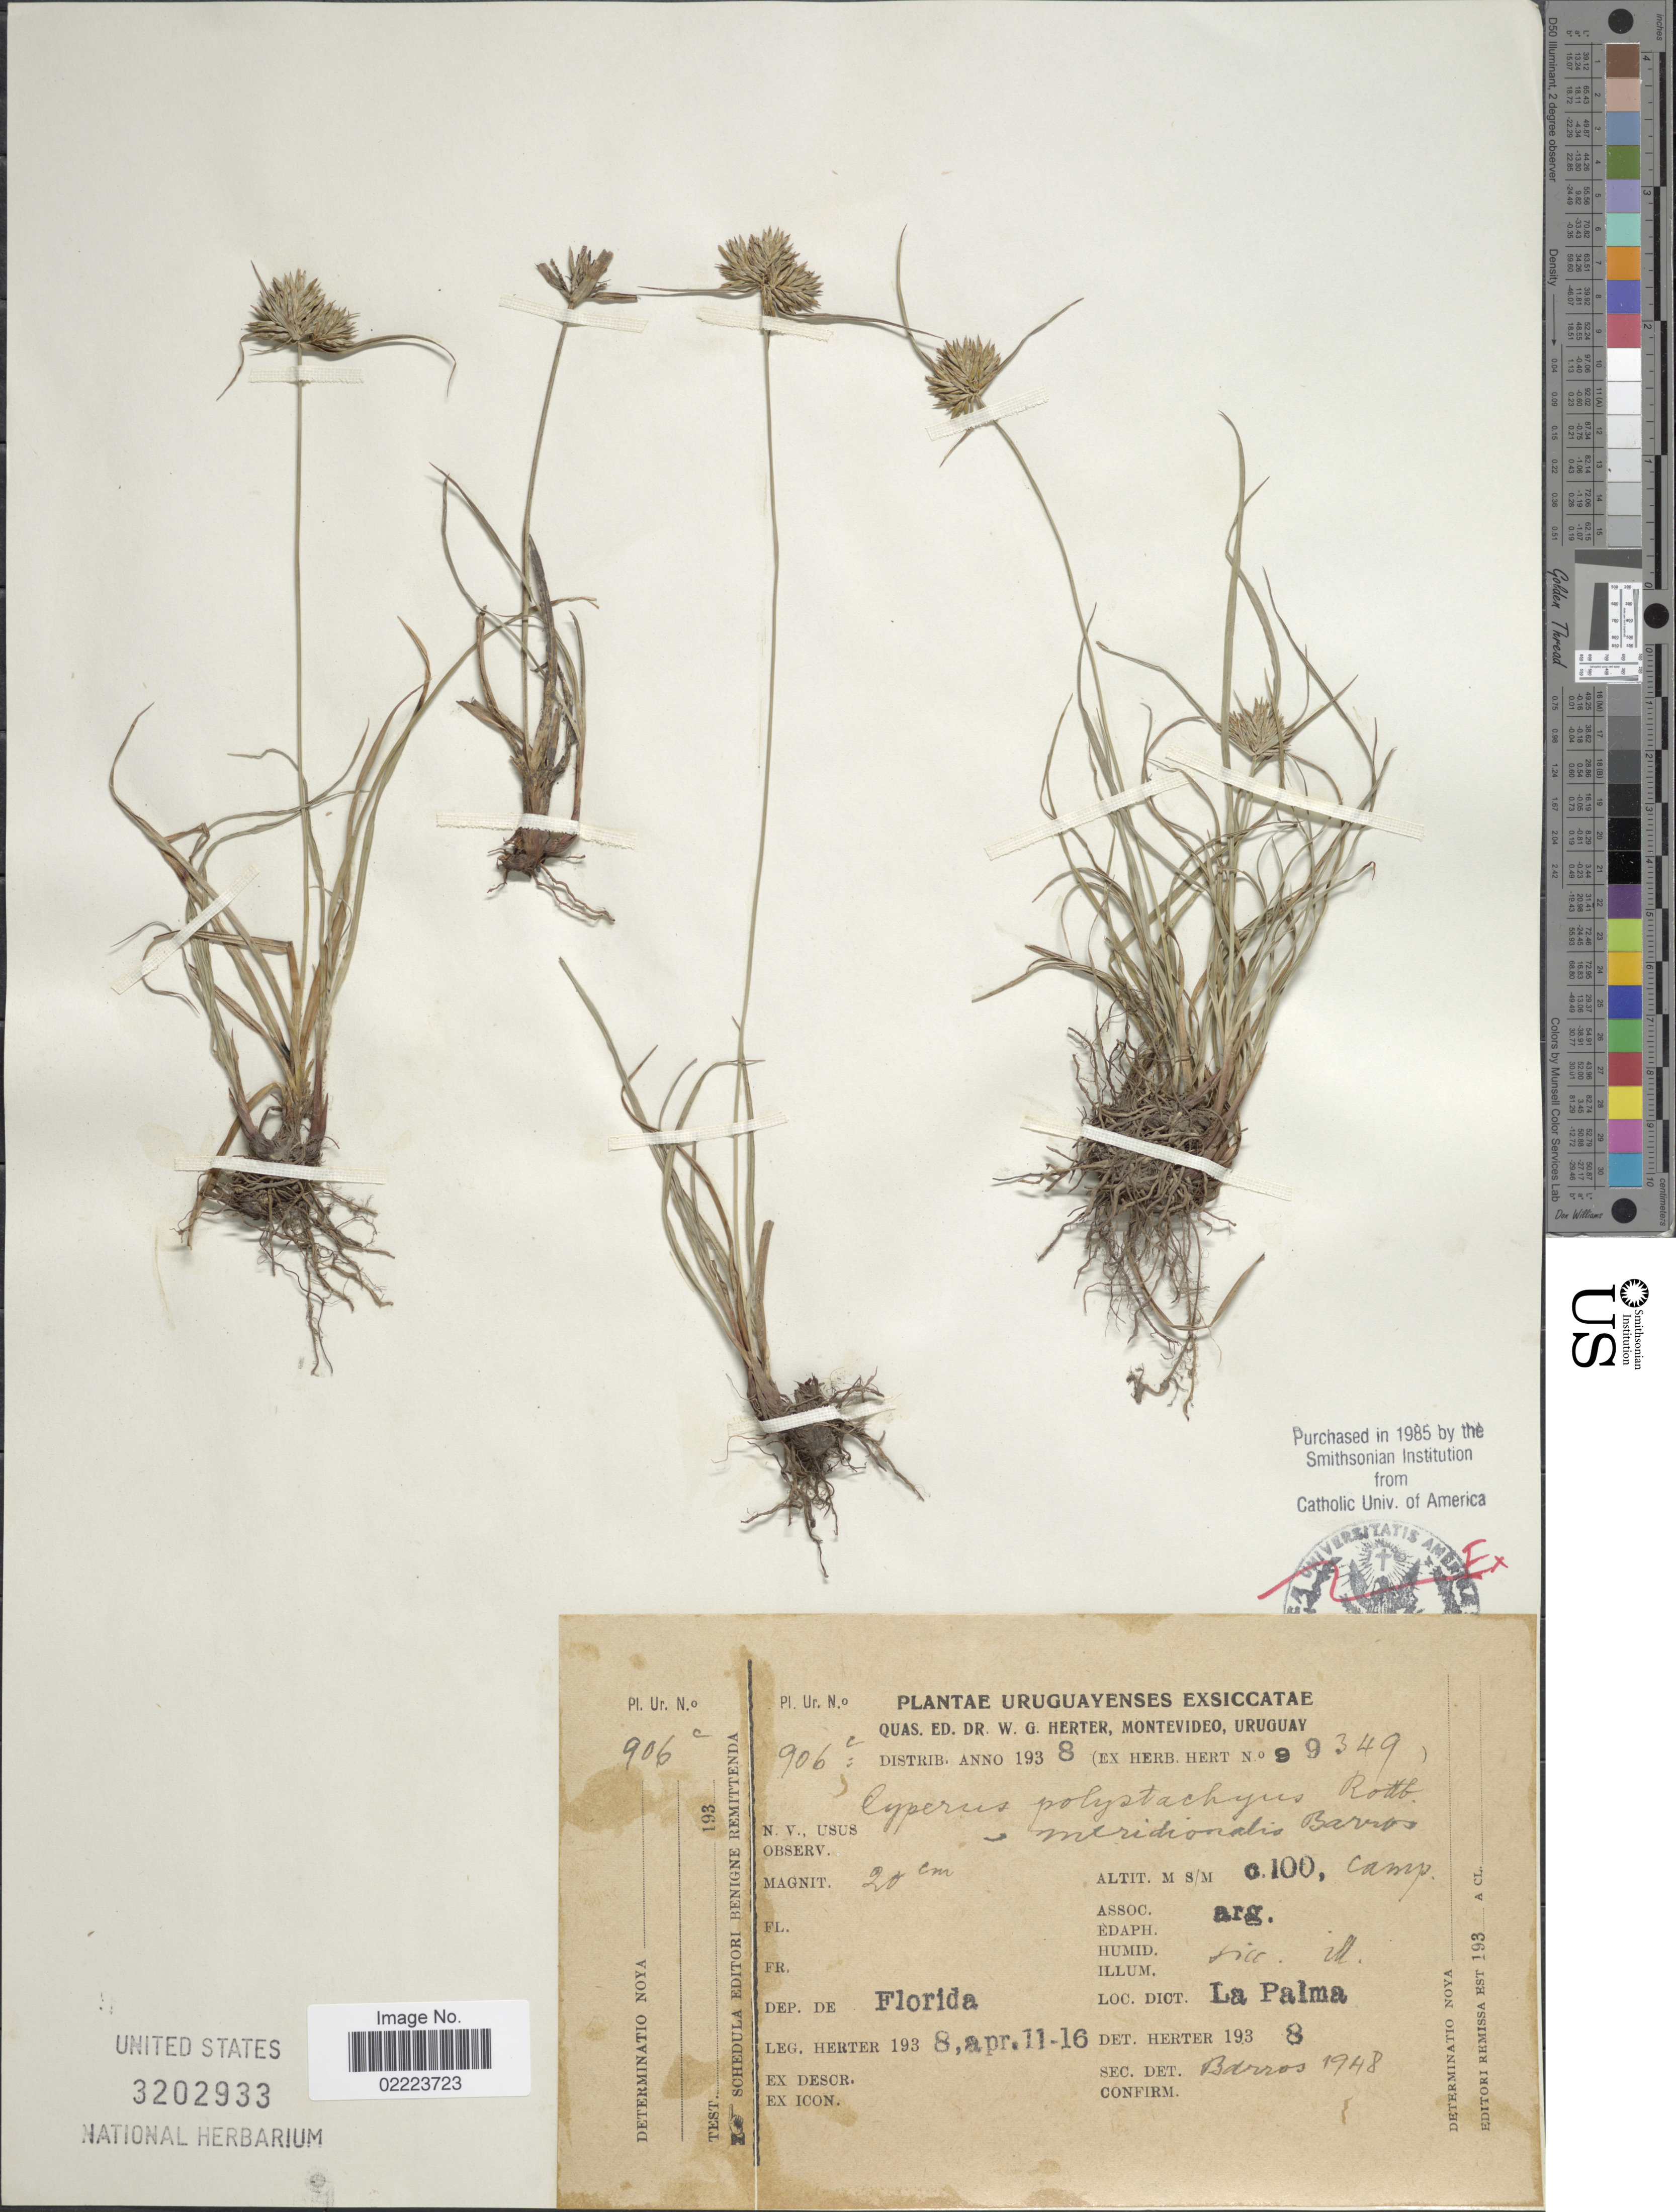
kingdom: Plantae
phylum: Tracheophyta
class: Liliopsida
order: Poales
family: Cyperaceae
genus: Cyperus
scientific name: Cyperus polystachyos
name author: Rottb.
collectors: W. G. Herter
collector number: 906c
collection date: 1938-04-11/1938-04-16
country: Uruguay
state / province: Florida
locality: La Palma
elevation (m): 100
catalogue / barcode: US 3202933